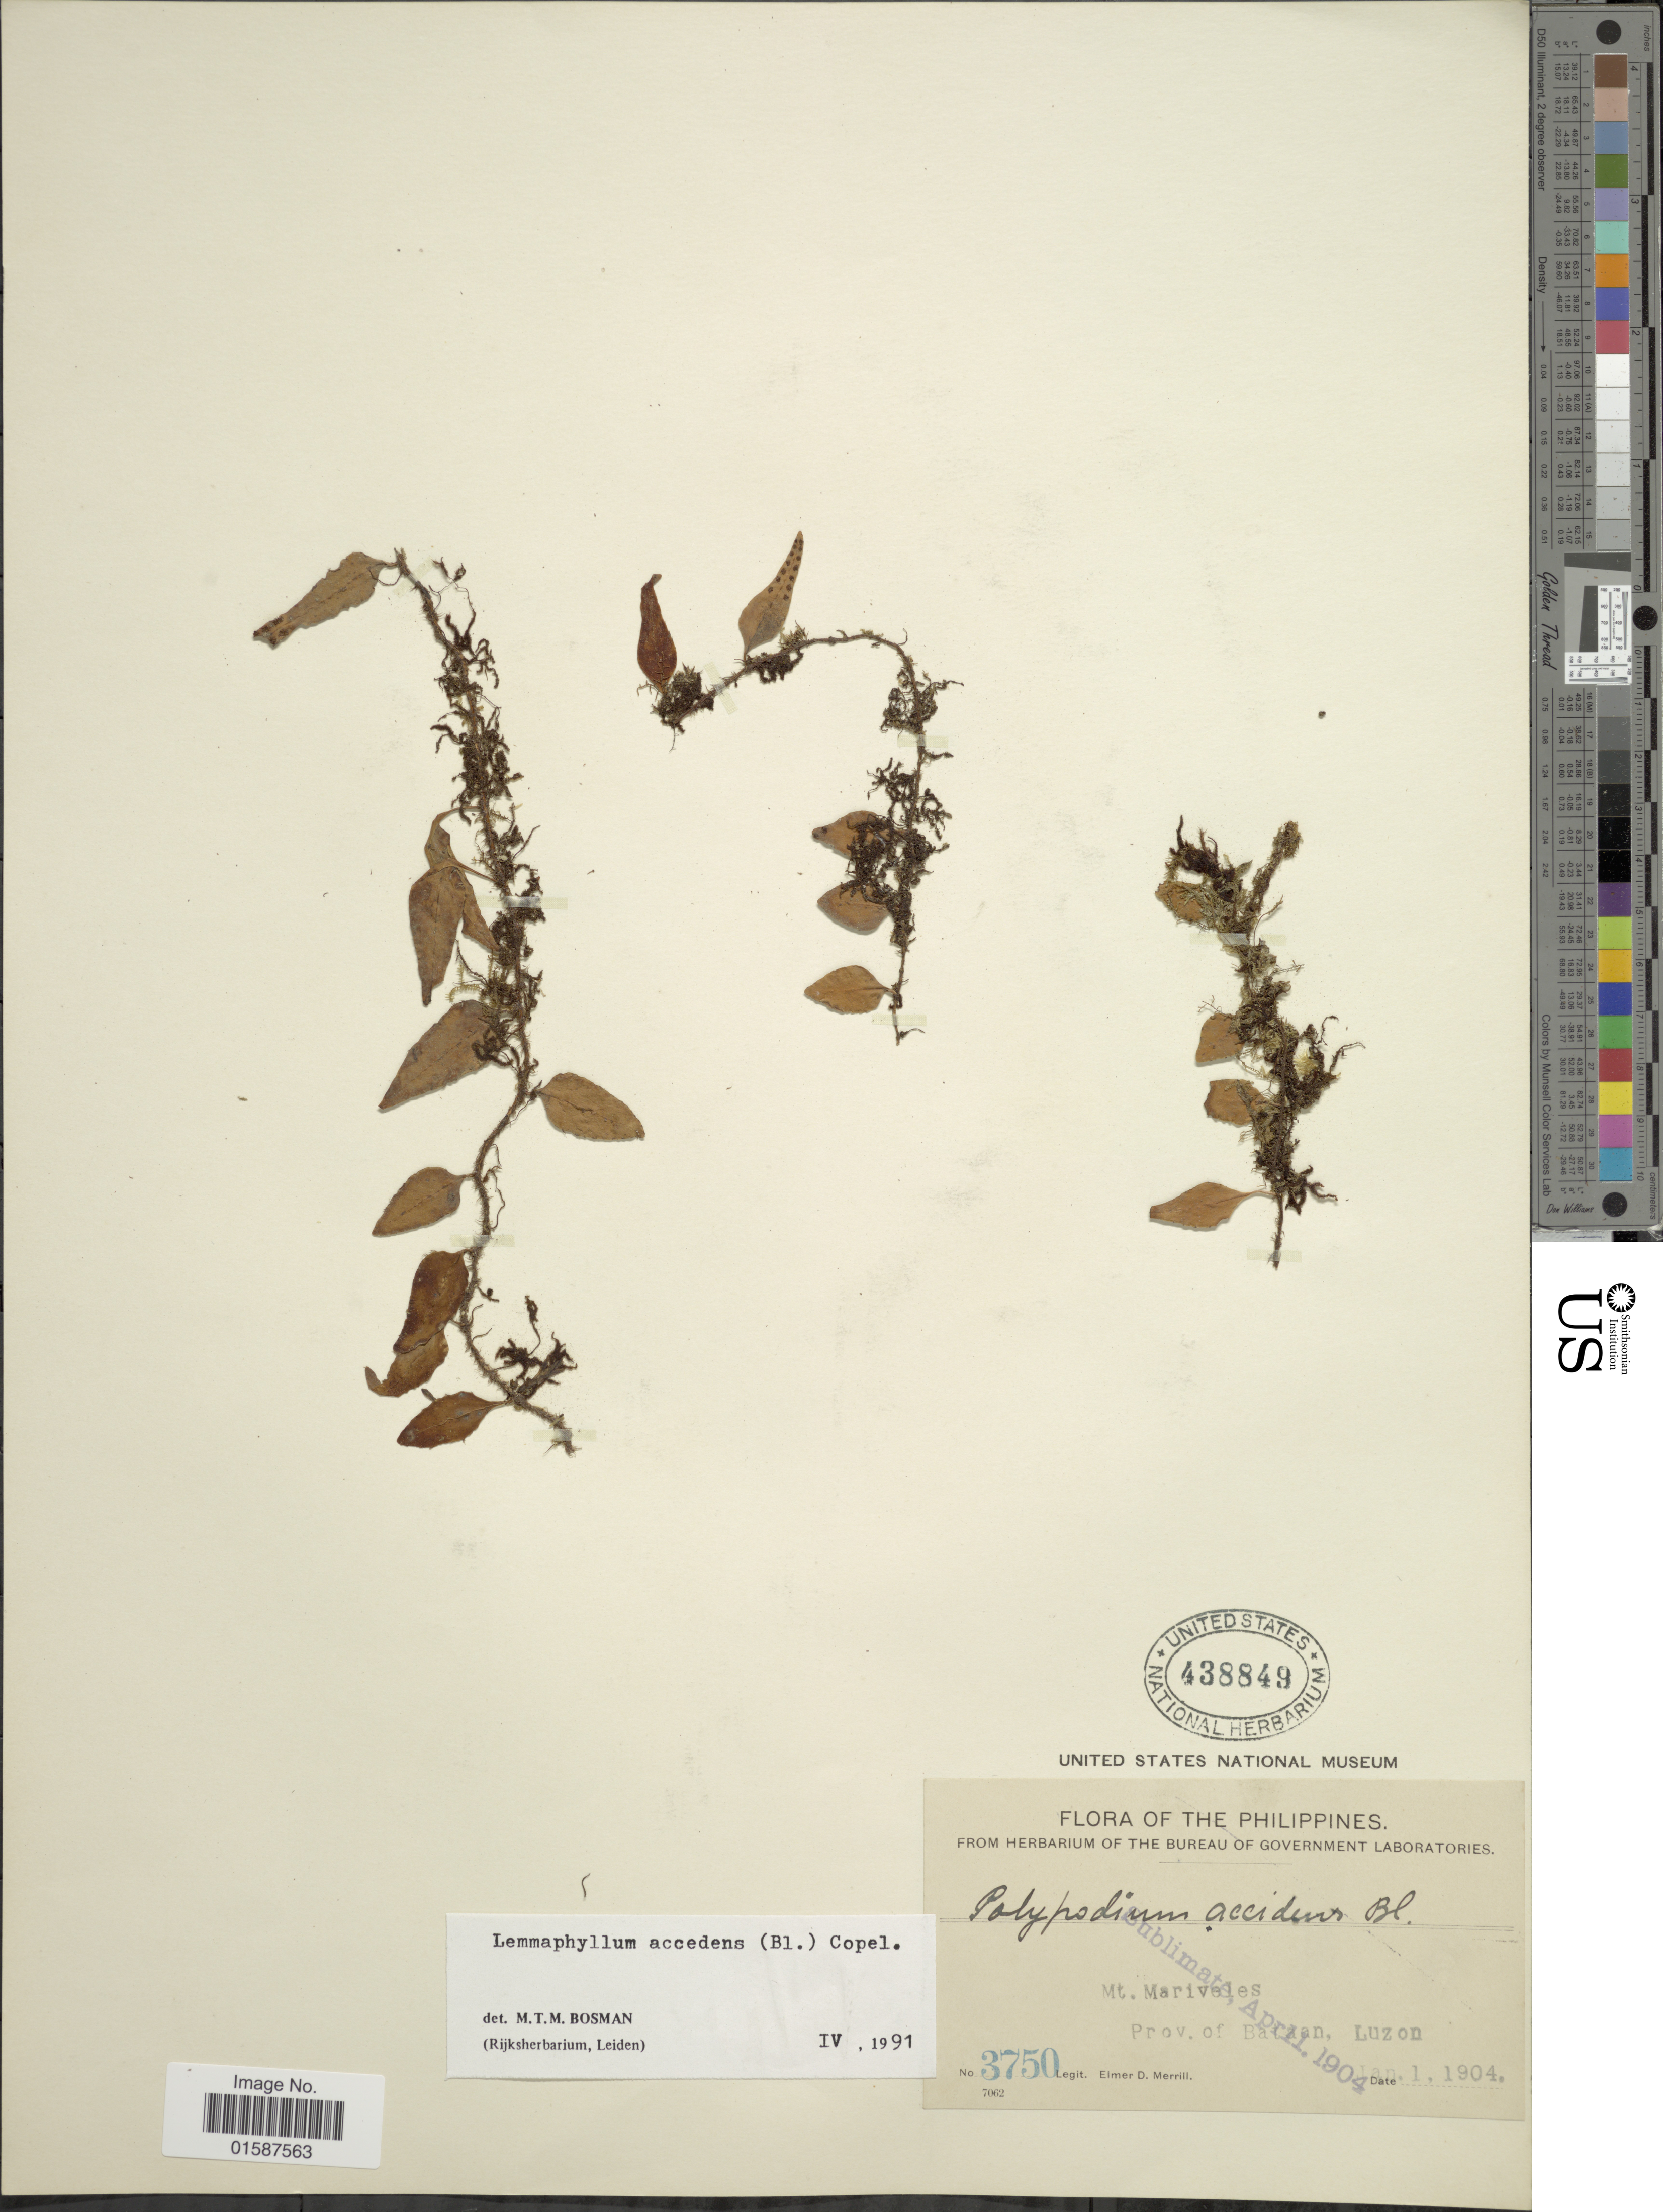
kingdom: Plantae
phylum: Tracheophyta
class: Polypodiopsida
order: Polypodiales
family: Polypodiaceae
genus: Lemmaphyllum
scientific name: Lemmaphyllum accedens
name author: (Blume) Donk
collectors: E. D. Merrill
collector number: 3750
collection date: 1904-01-01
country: Philippines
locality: Mt. Mariveles, Prov. of Bataan, Luzon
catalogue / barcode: US 438849